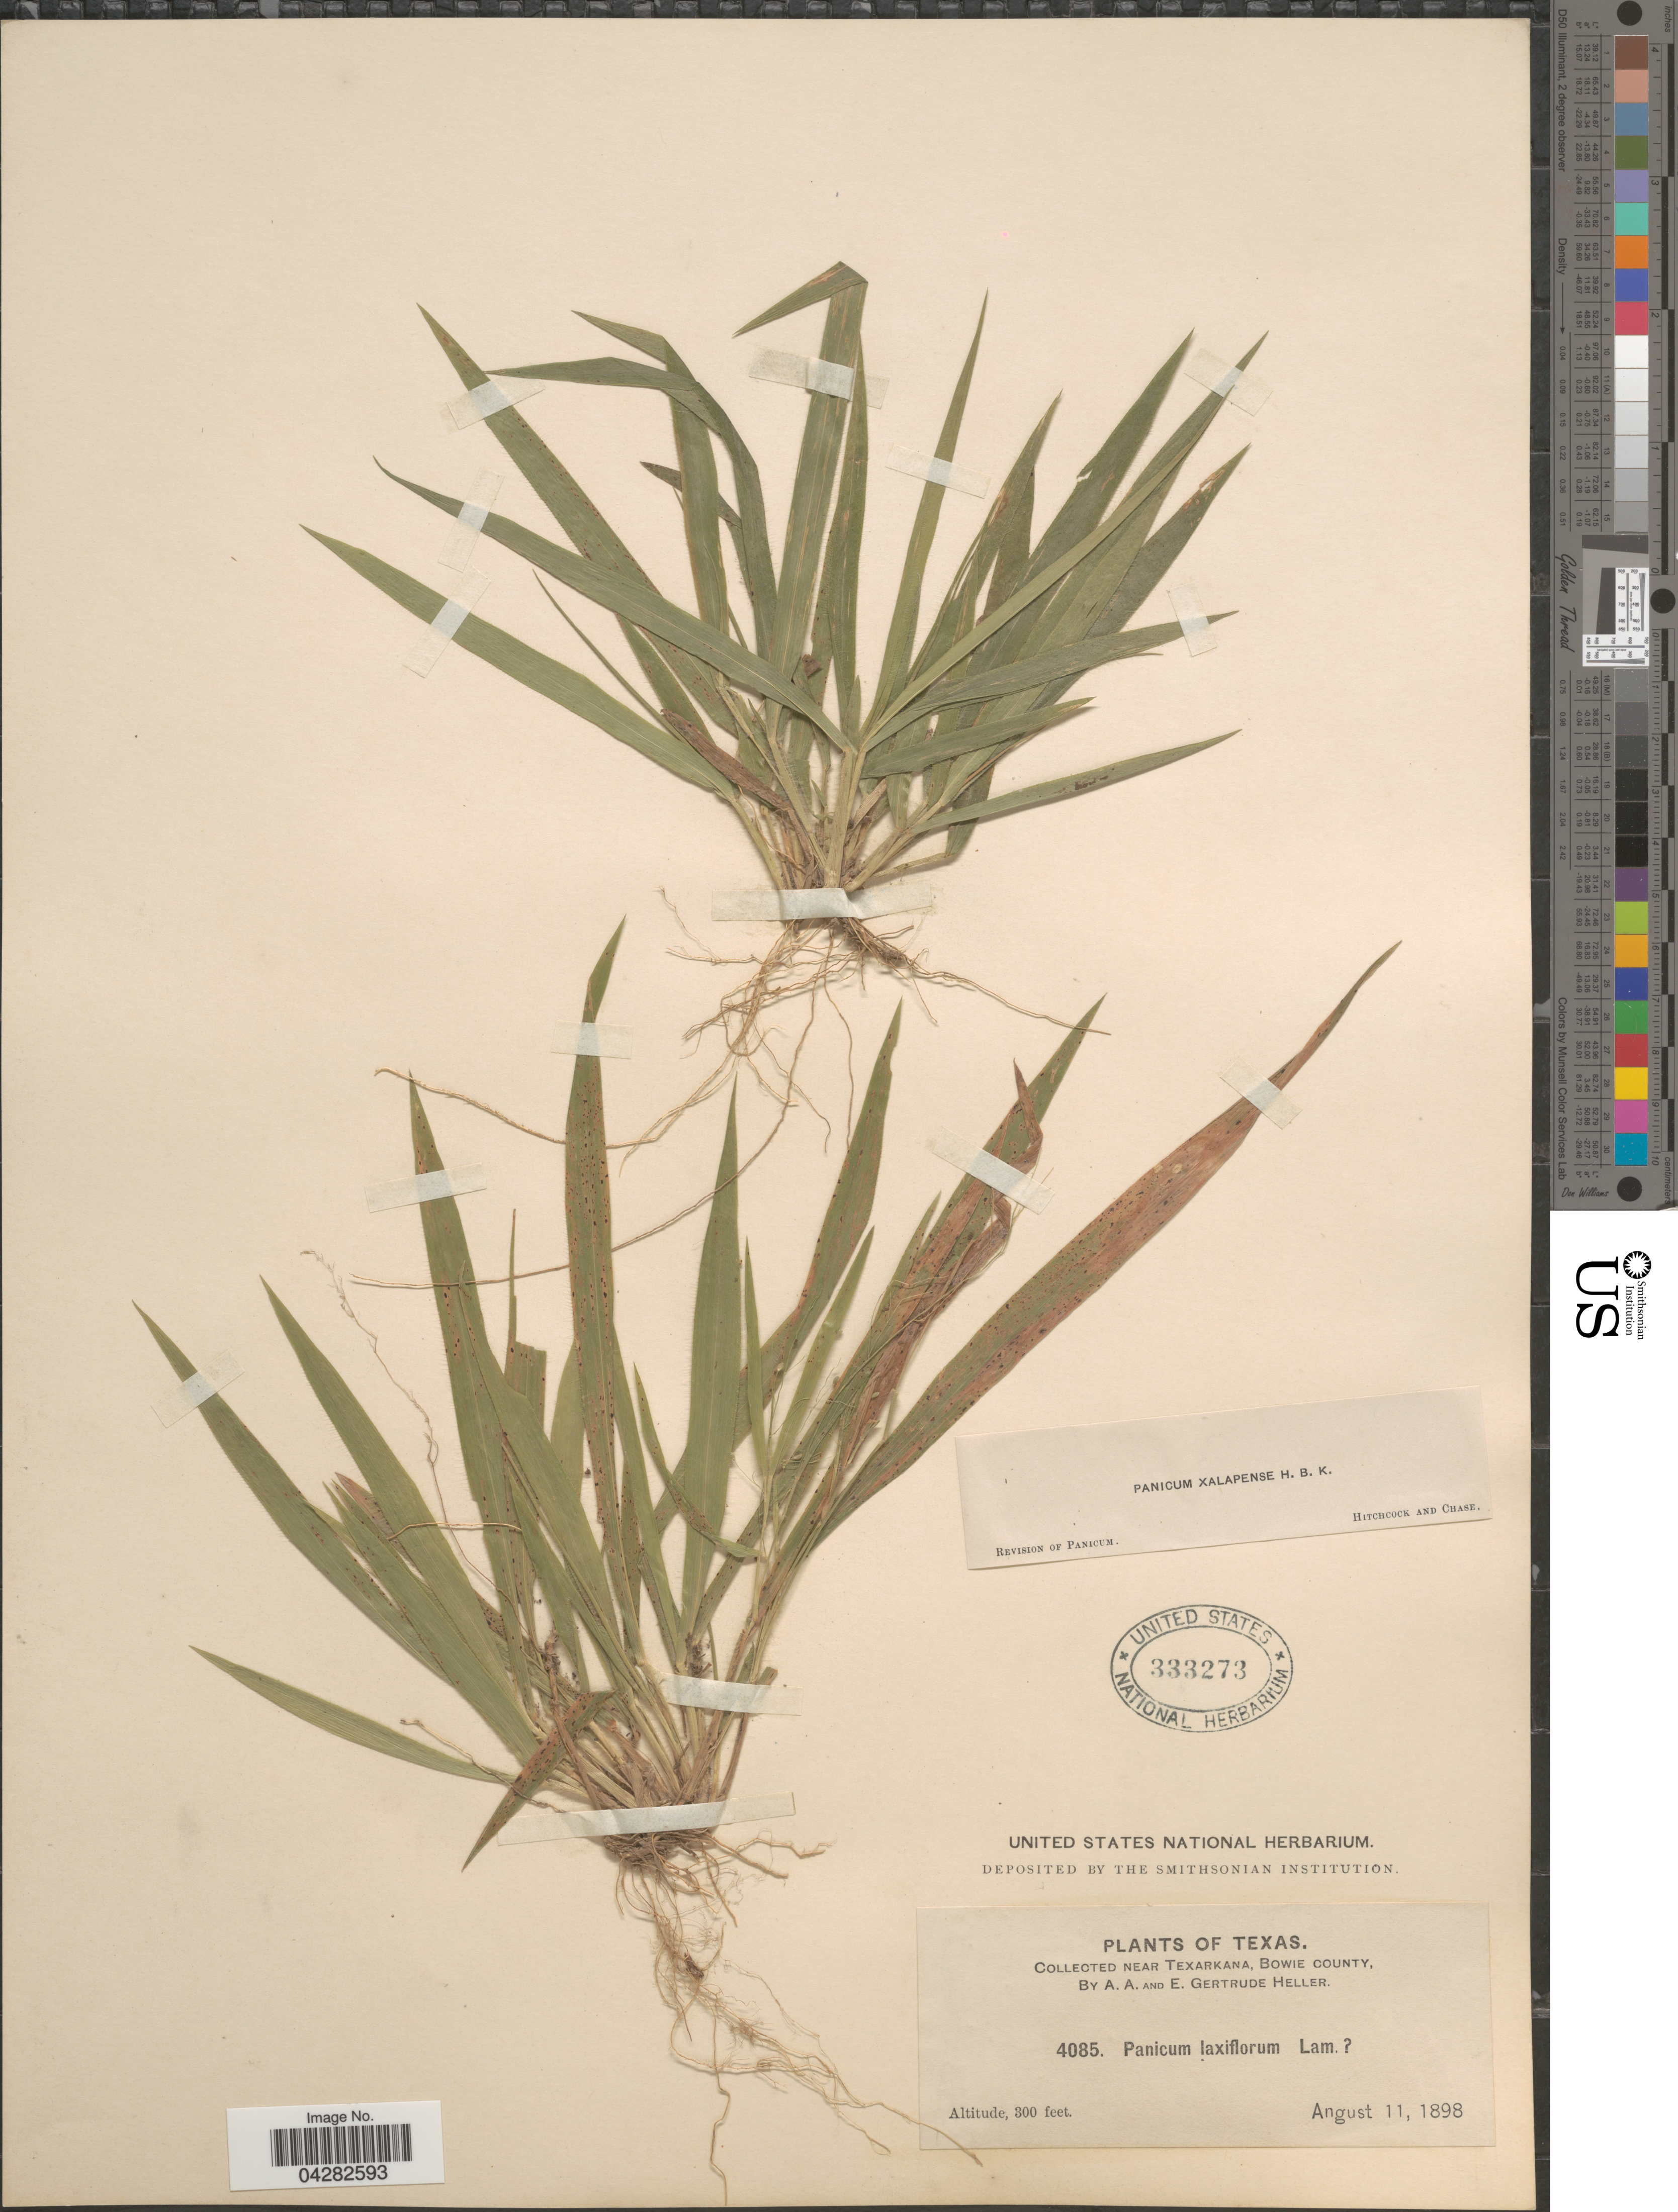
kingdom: Plantae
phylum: Tracheophyta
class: Liliopsida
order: Poales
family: Poaceae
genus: Dichanthelium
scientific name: Dichanthelium laxiflorum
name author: (Lam.) Gould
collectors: A. A. Heller & E. G. Heller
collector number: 4085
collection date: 1898-08-11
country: United States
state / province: Texas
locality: Near Texarkana, Bowie County.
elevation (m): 91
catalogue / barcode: US 333273